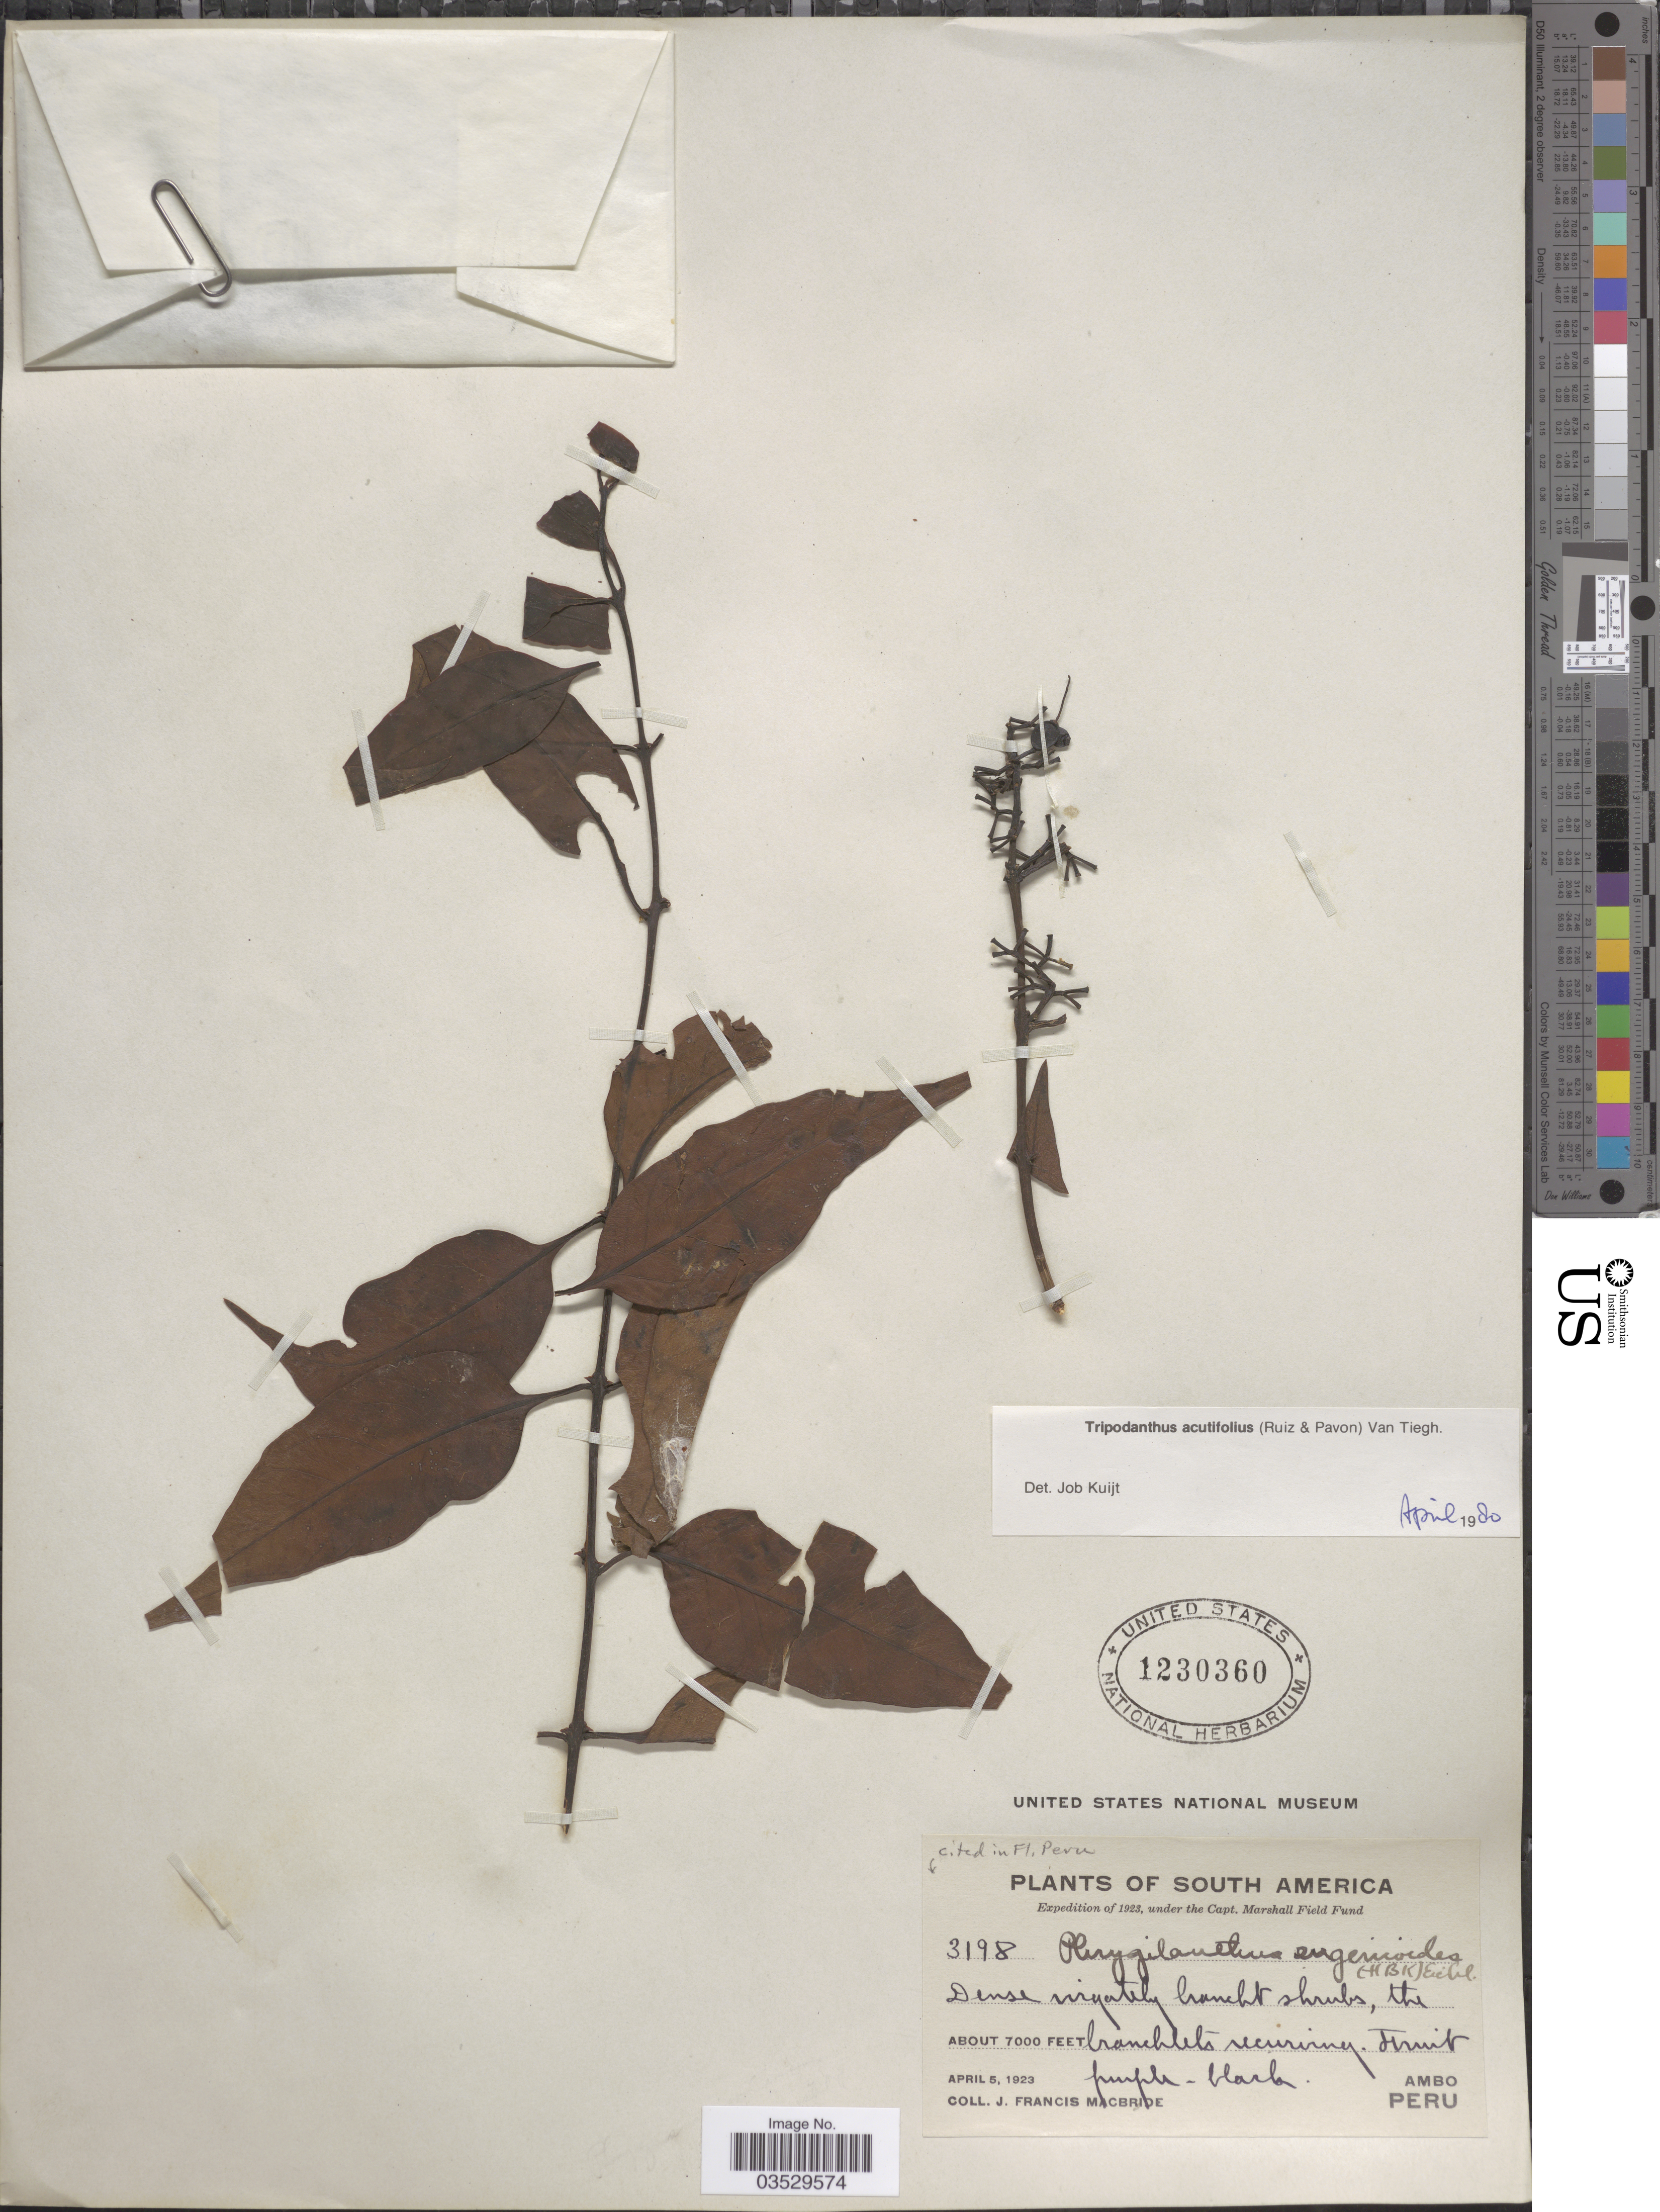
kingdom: Plantae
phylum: Tracheophyta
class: Magnoliopsida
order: Santalales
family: Loranthaceae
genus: Tripodanthus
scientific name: Tripodanthus acutifolius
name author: Tiegh.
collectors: J. F. Macbride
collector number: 3198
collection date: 1923-04-05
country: Peru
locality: Ambo.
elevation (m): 2134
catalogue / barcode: US 1230360